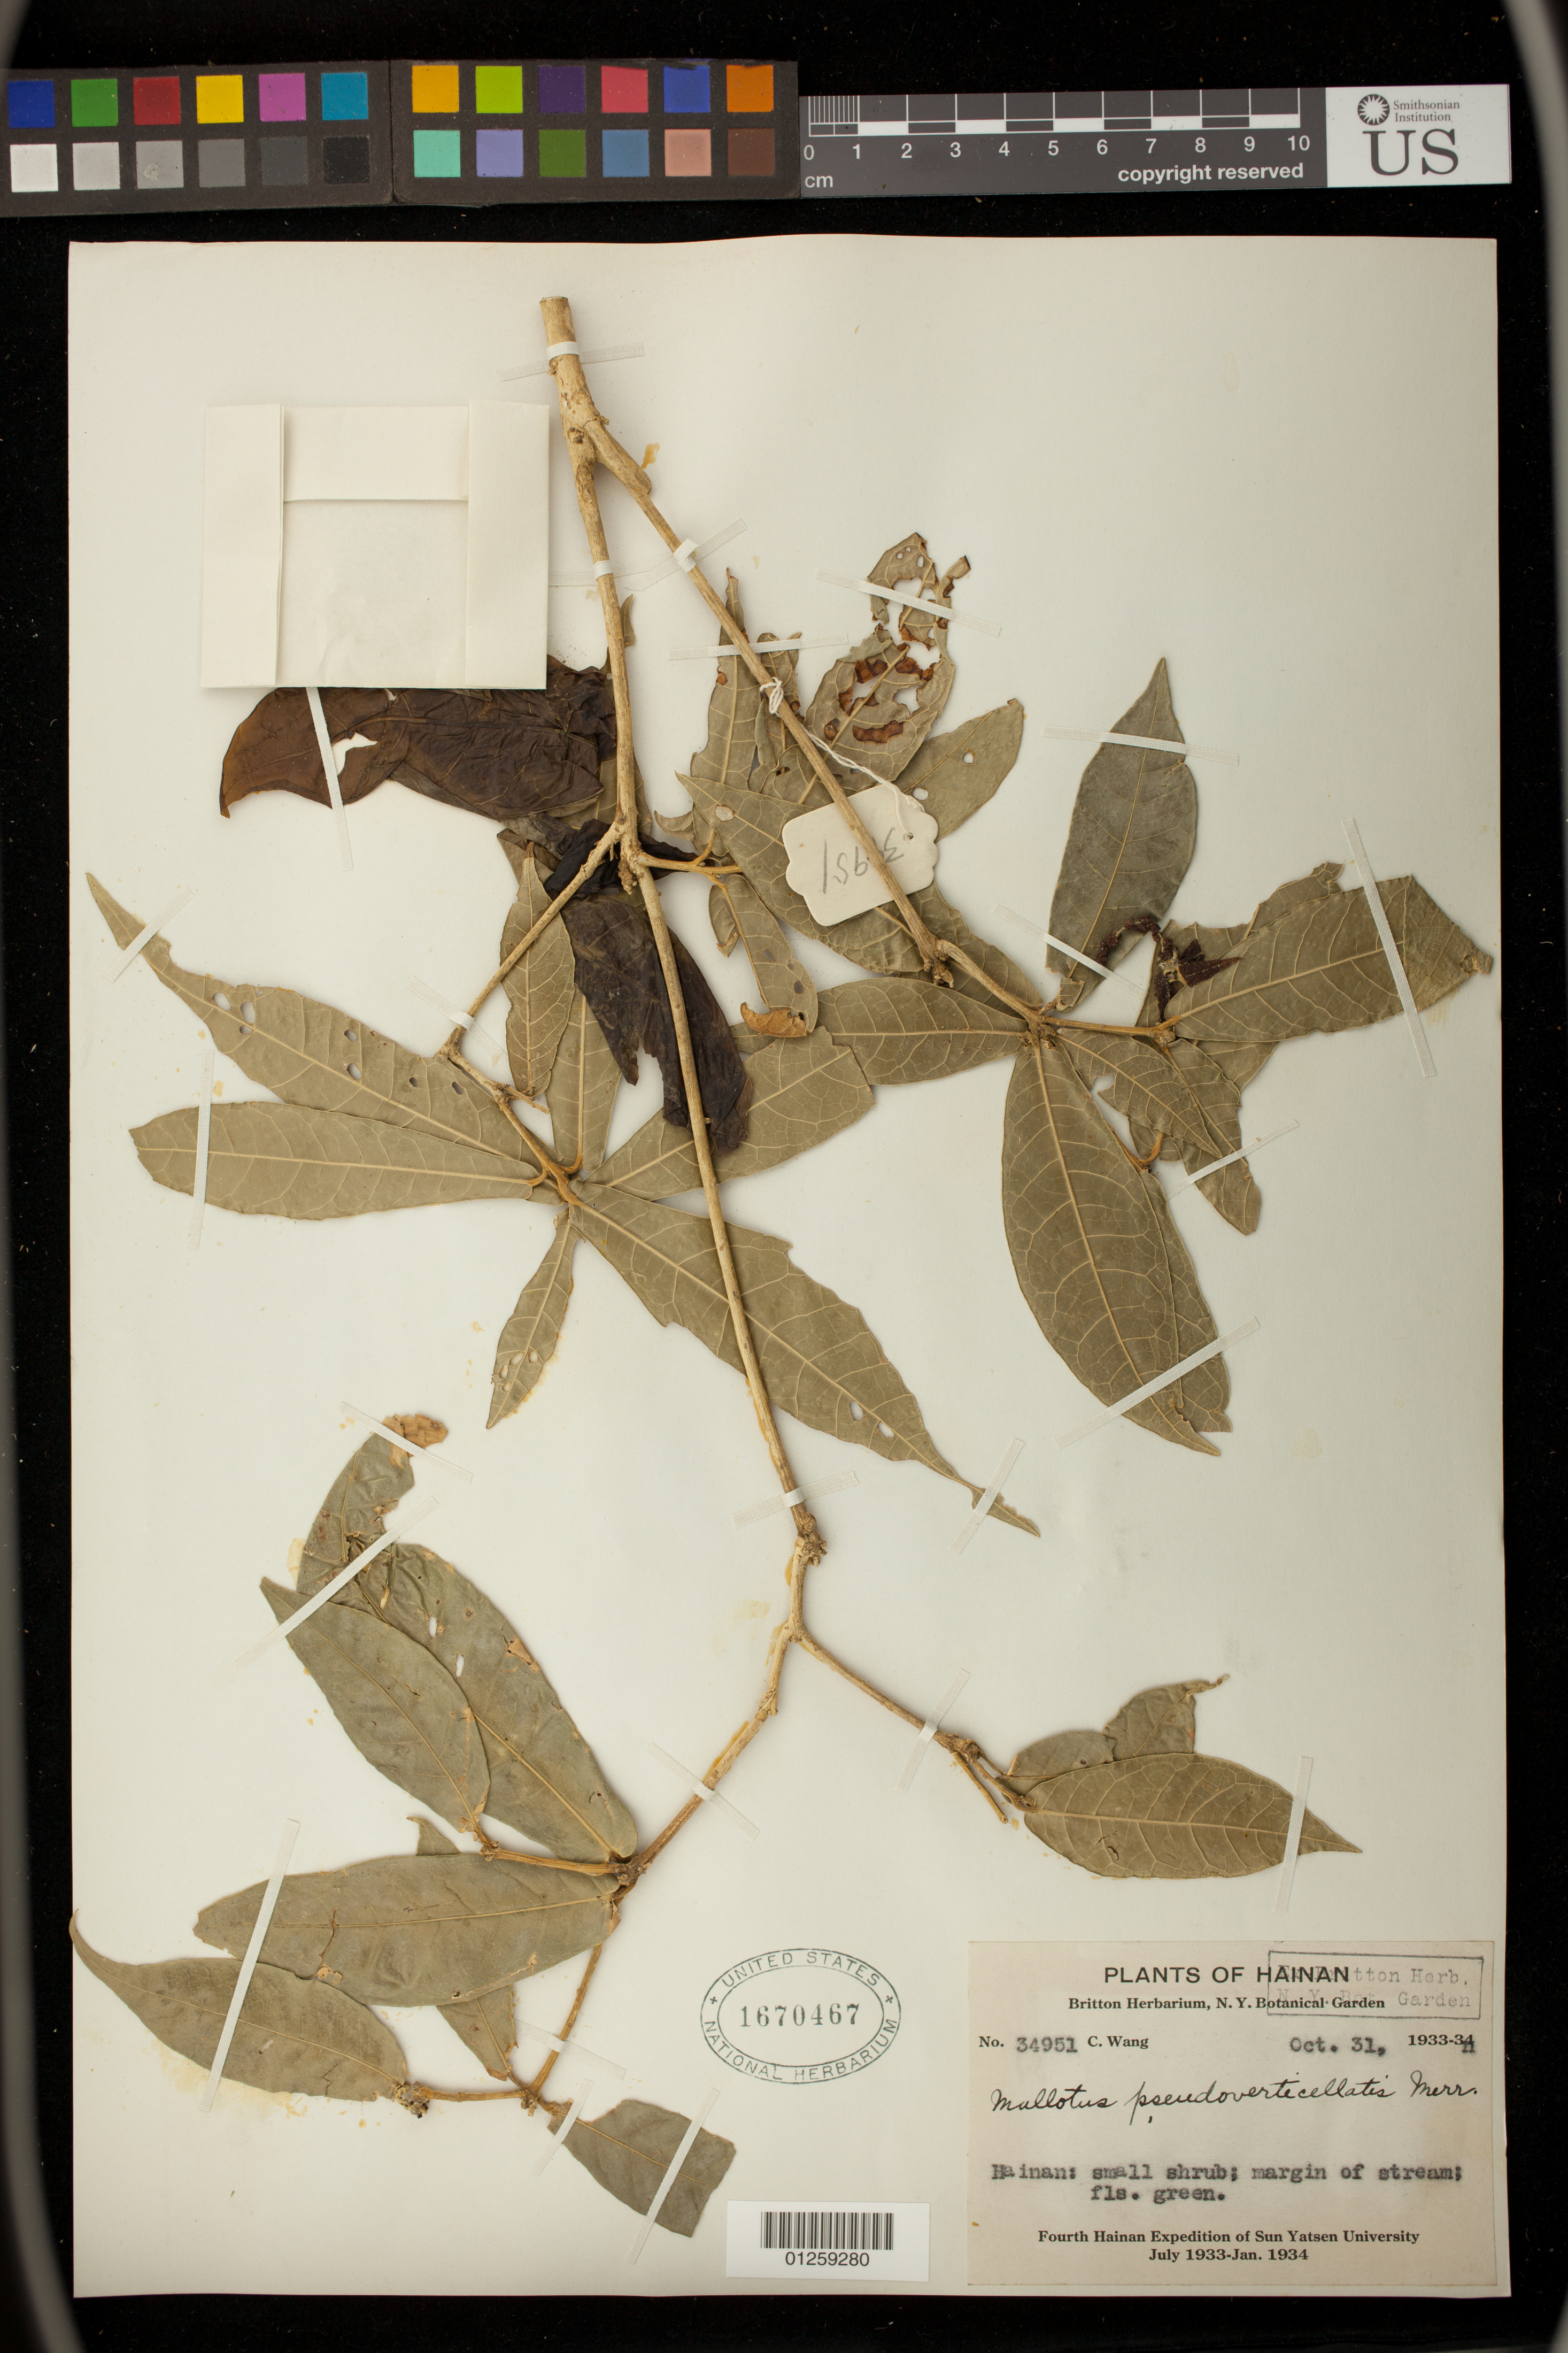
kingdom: Plantae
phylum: Tracheophyta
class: Magnoliopsida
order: Malpighiales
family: Euphorbiaceae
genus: Mallotus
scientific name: Mallotus pseudoverticillatus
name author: Merr.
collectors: C. Wang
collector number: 34951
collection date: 1933-10-31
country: China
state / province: Hainan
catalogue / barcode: US 1670467